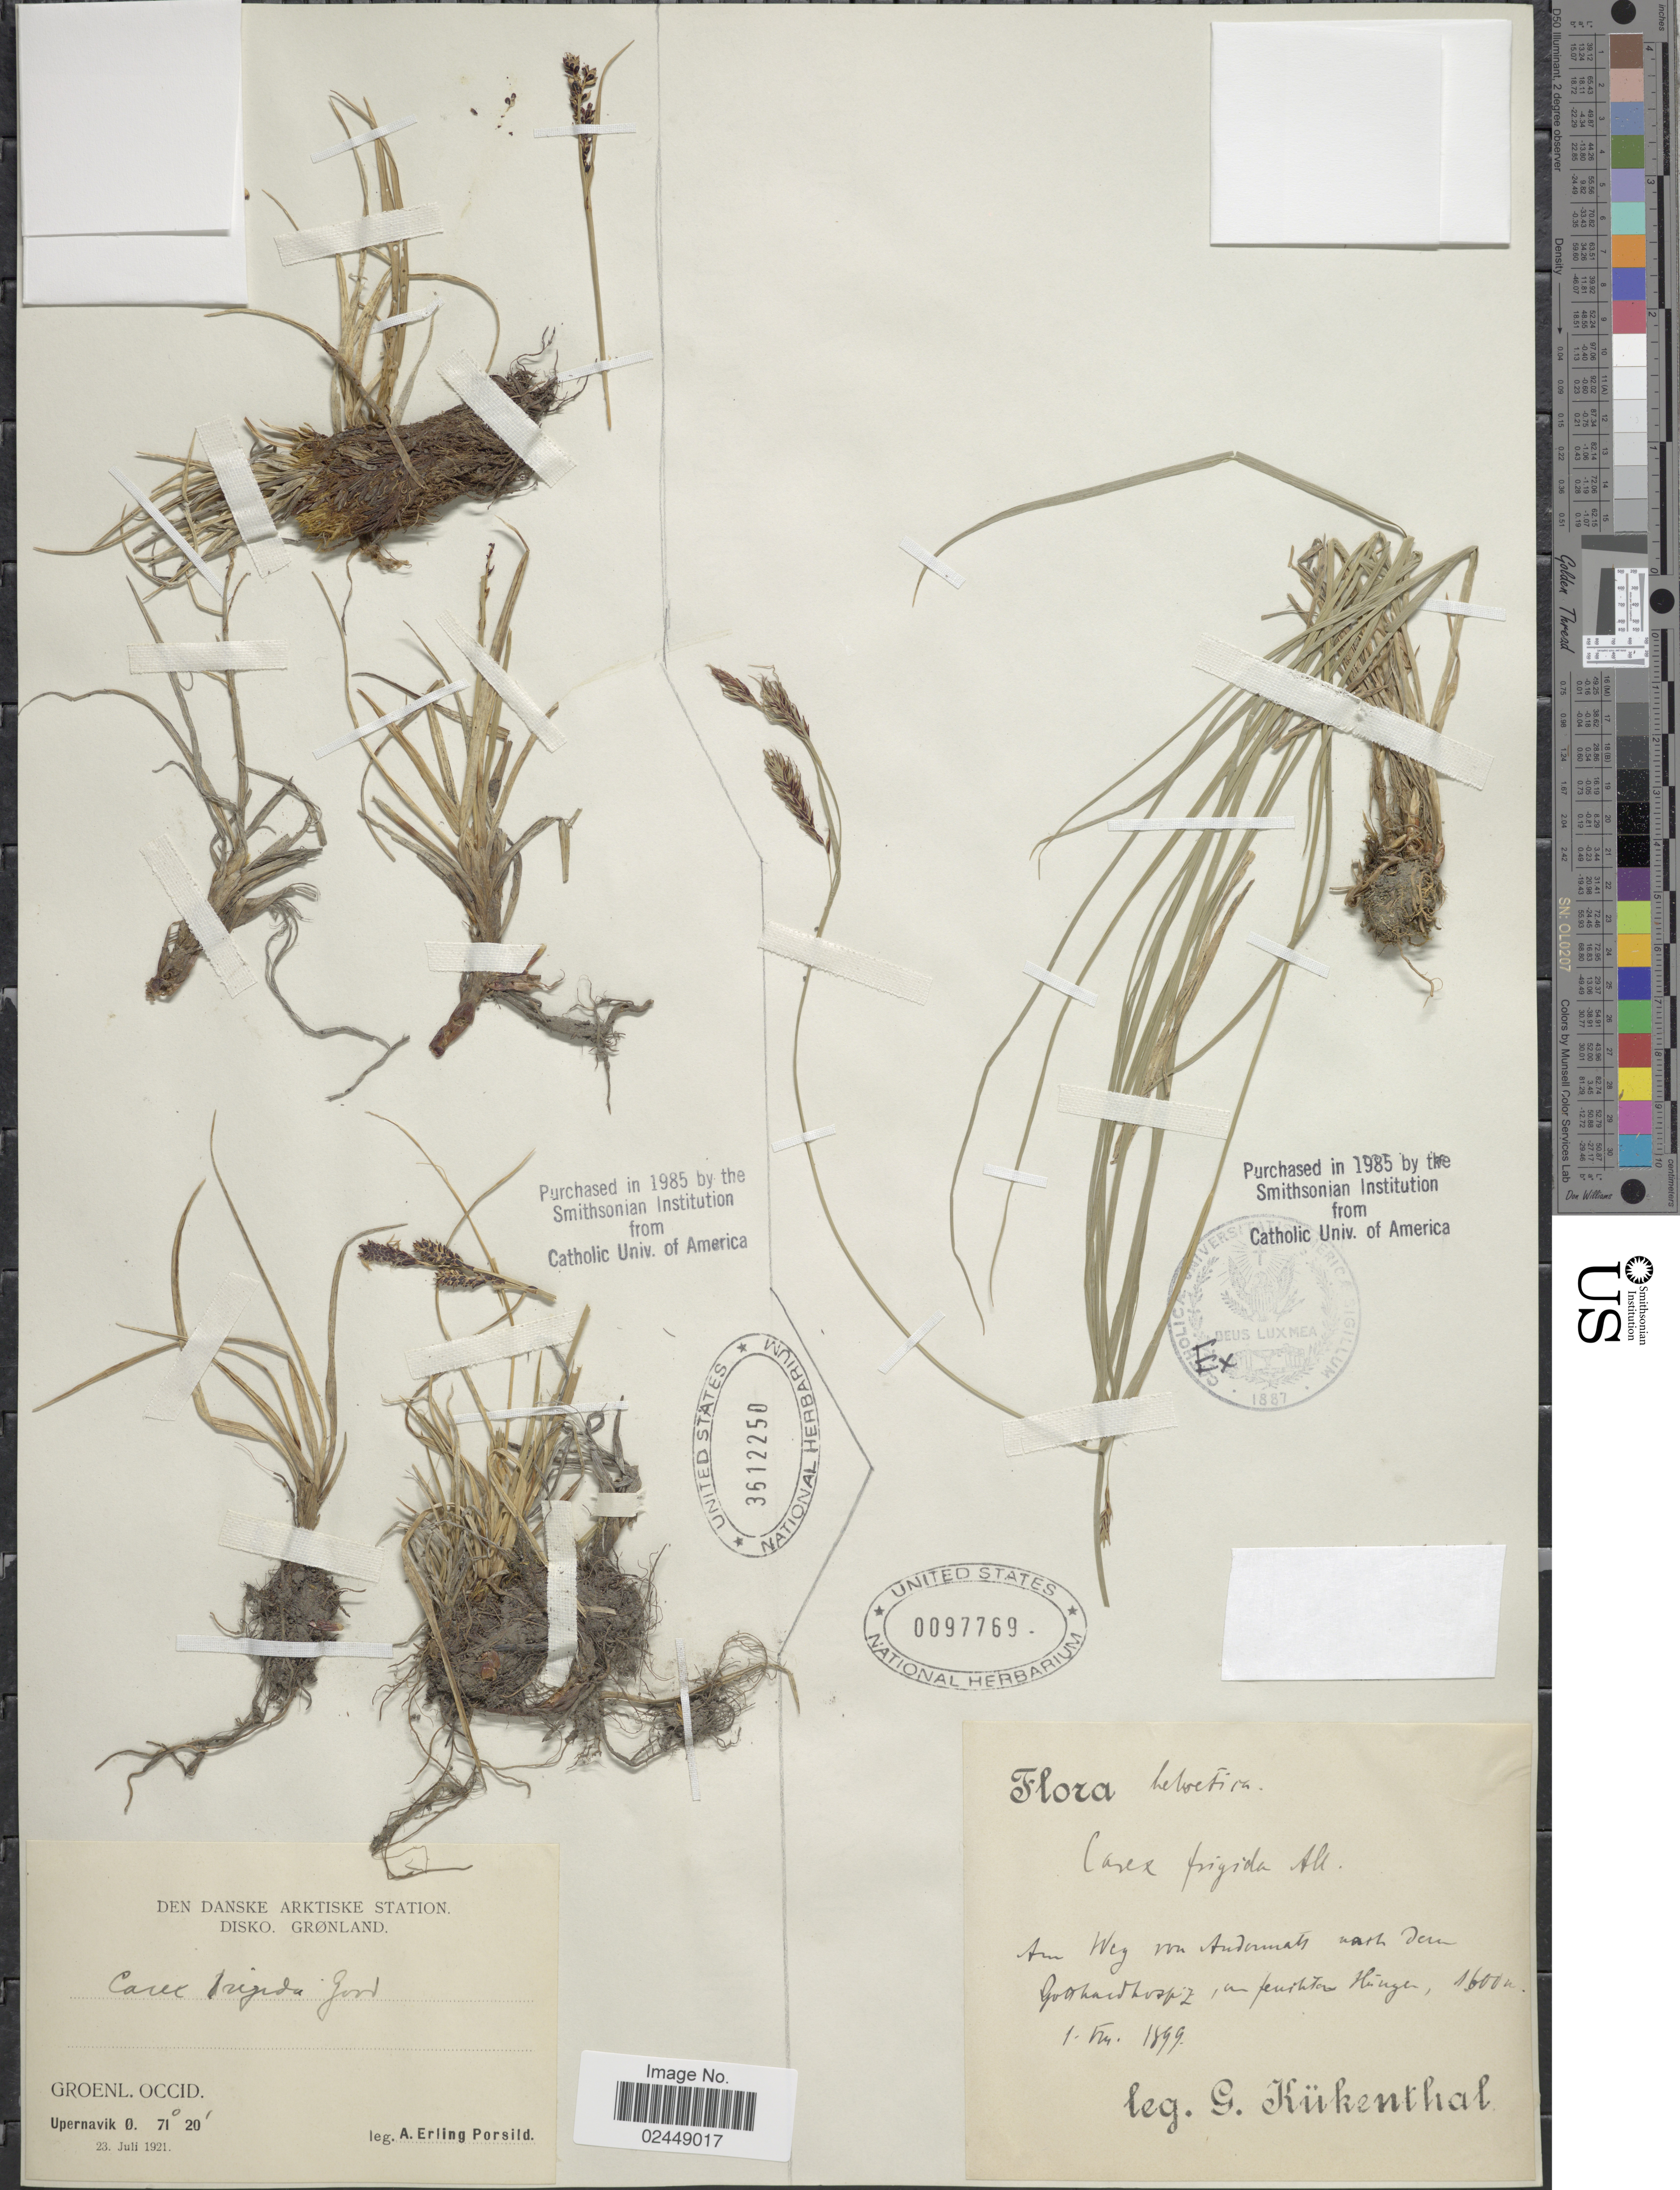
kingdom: Plantae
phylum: Tracheophyta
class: Liliopsida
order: Poales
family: Cyperaceae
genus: Carex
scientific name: Carex frigida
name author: All.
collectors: G. Kükenthal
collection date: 1899-08-01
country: Switzerland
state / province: Uri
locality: Helvetica, Am Weg von Andermatt north den Gotthard Hospiz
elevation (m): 1600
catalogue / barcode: US 97769